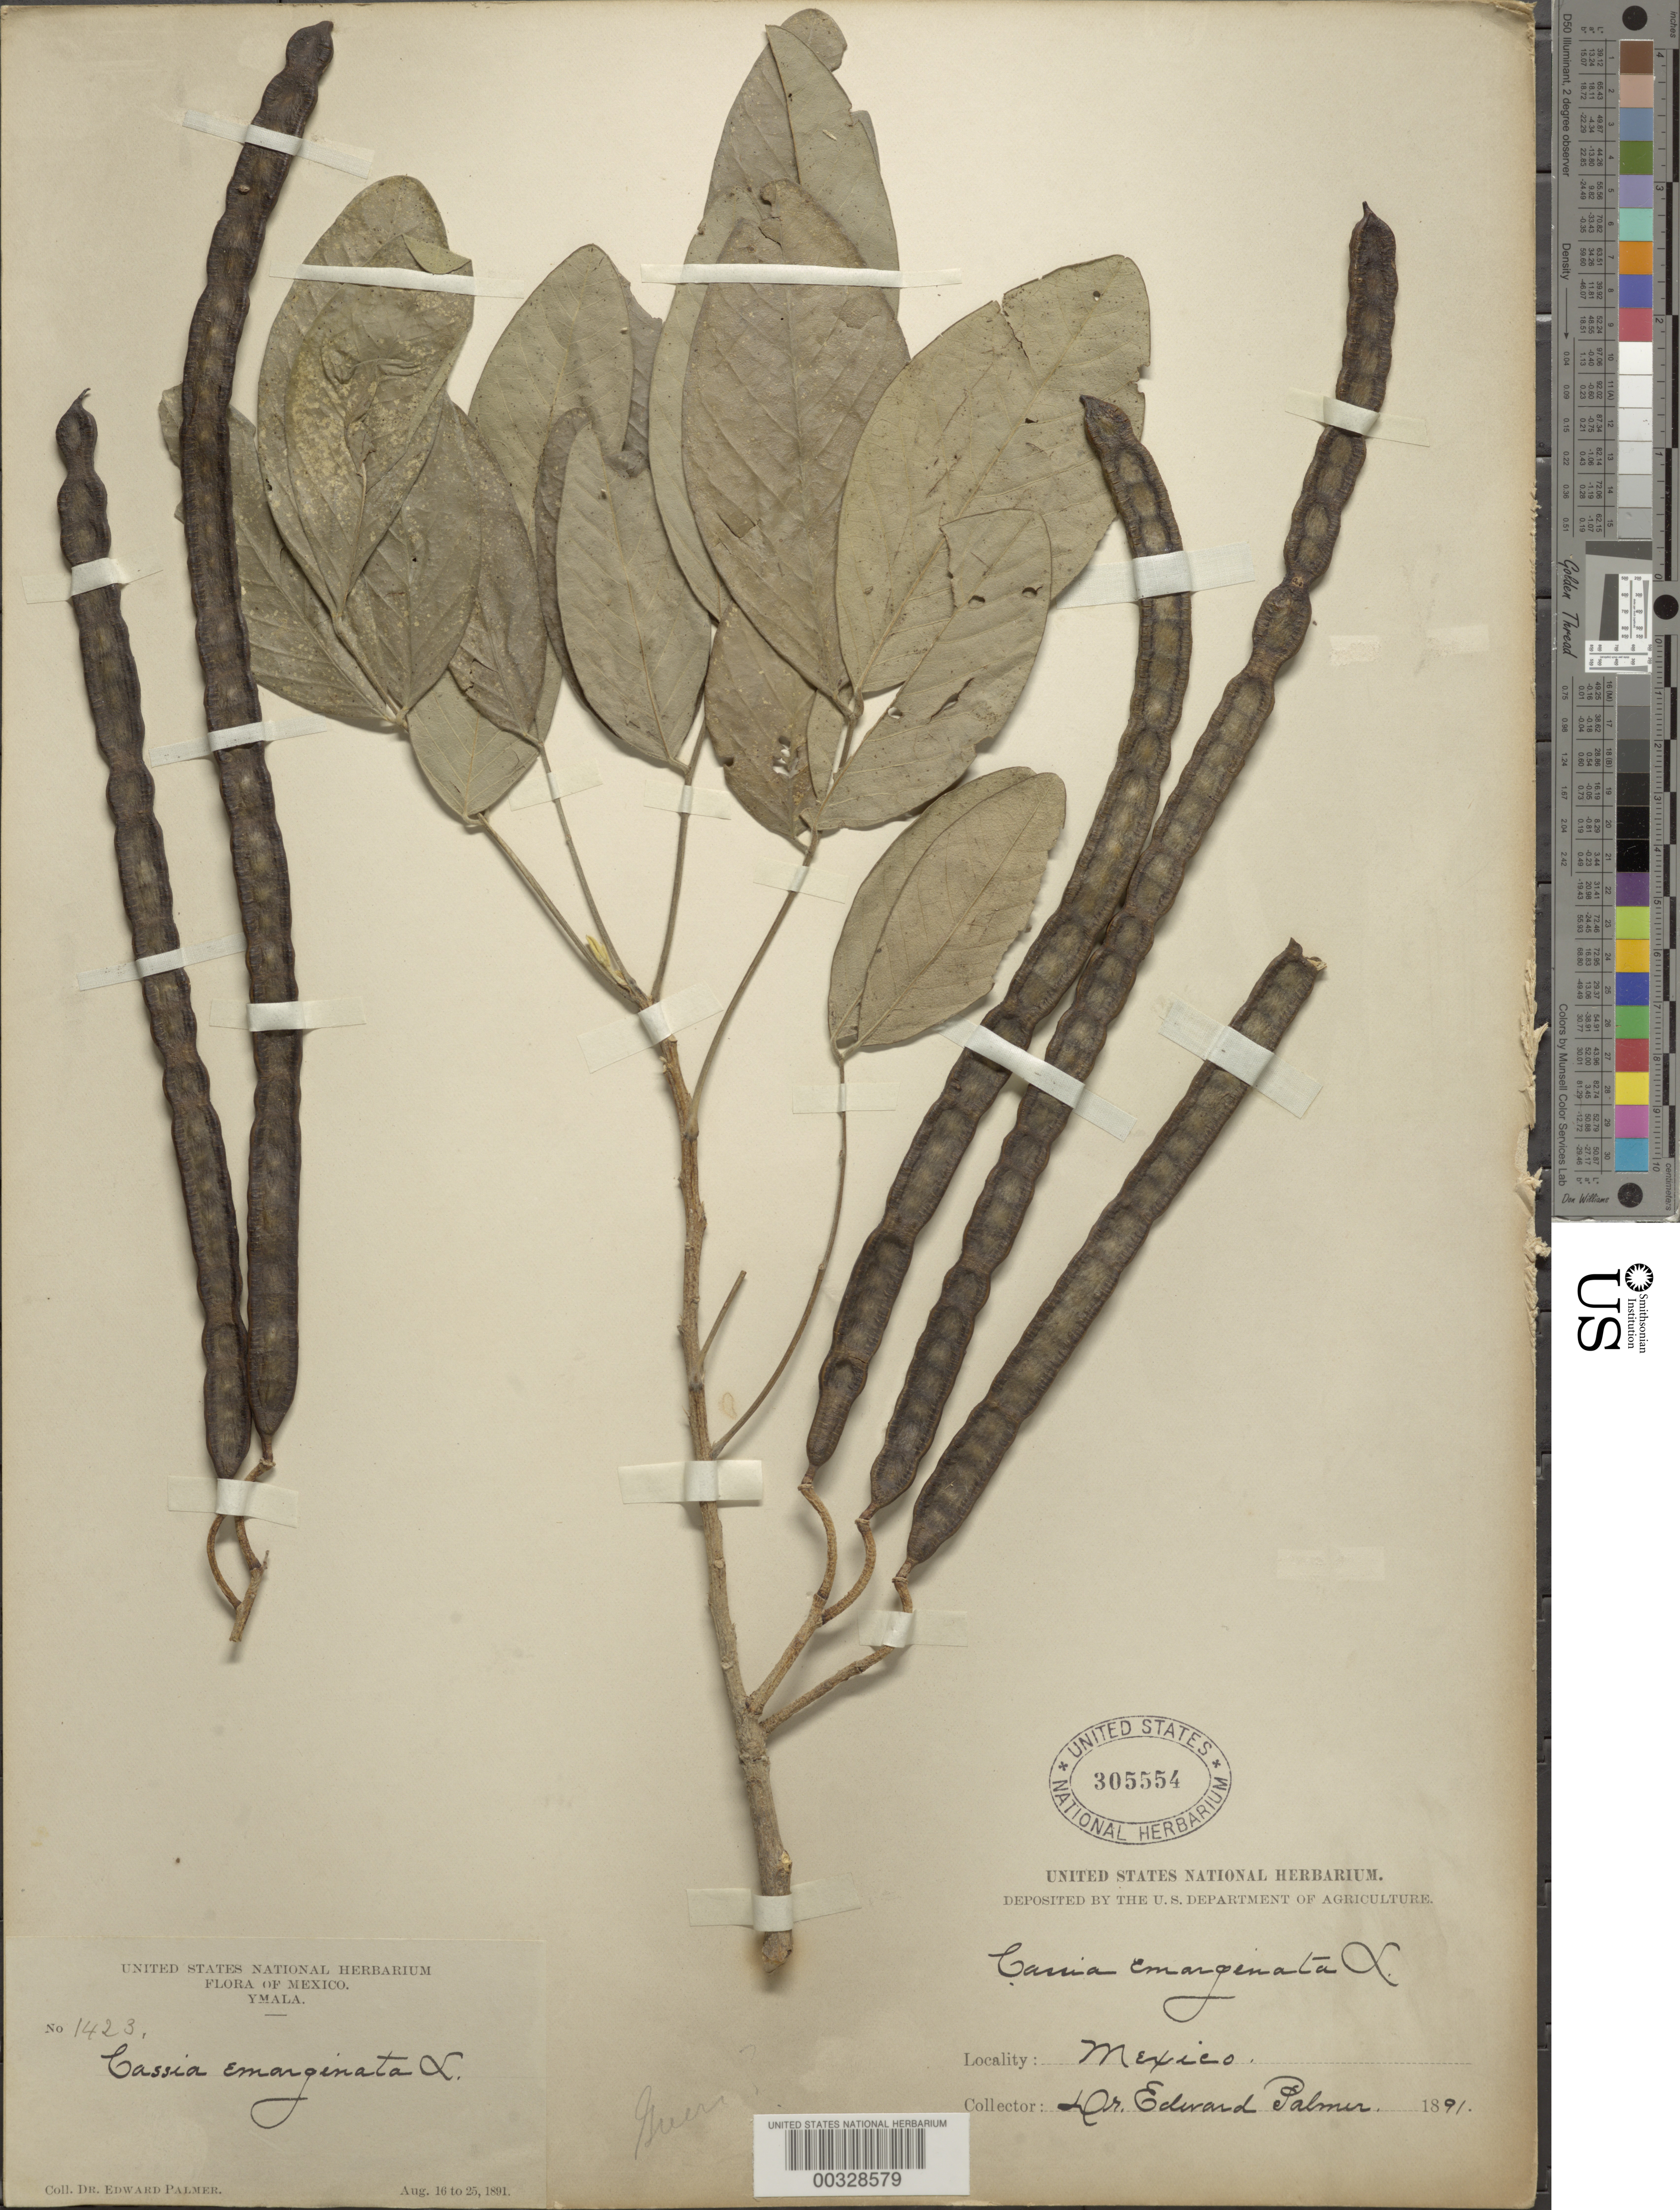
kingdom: Plantae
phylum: Tracheophyta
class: Magnoliopsida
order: Fabales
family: Fabaceae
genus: Senna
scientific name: Senna emarginata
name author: L.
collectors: E. Palmer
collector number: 1423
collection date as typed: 16 Aug 1891 to 25 Aug 1891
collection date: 1891-08-16/1891-08-25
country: Mexico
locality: Ymala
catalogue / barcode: US 305554